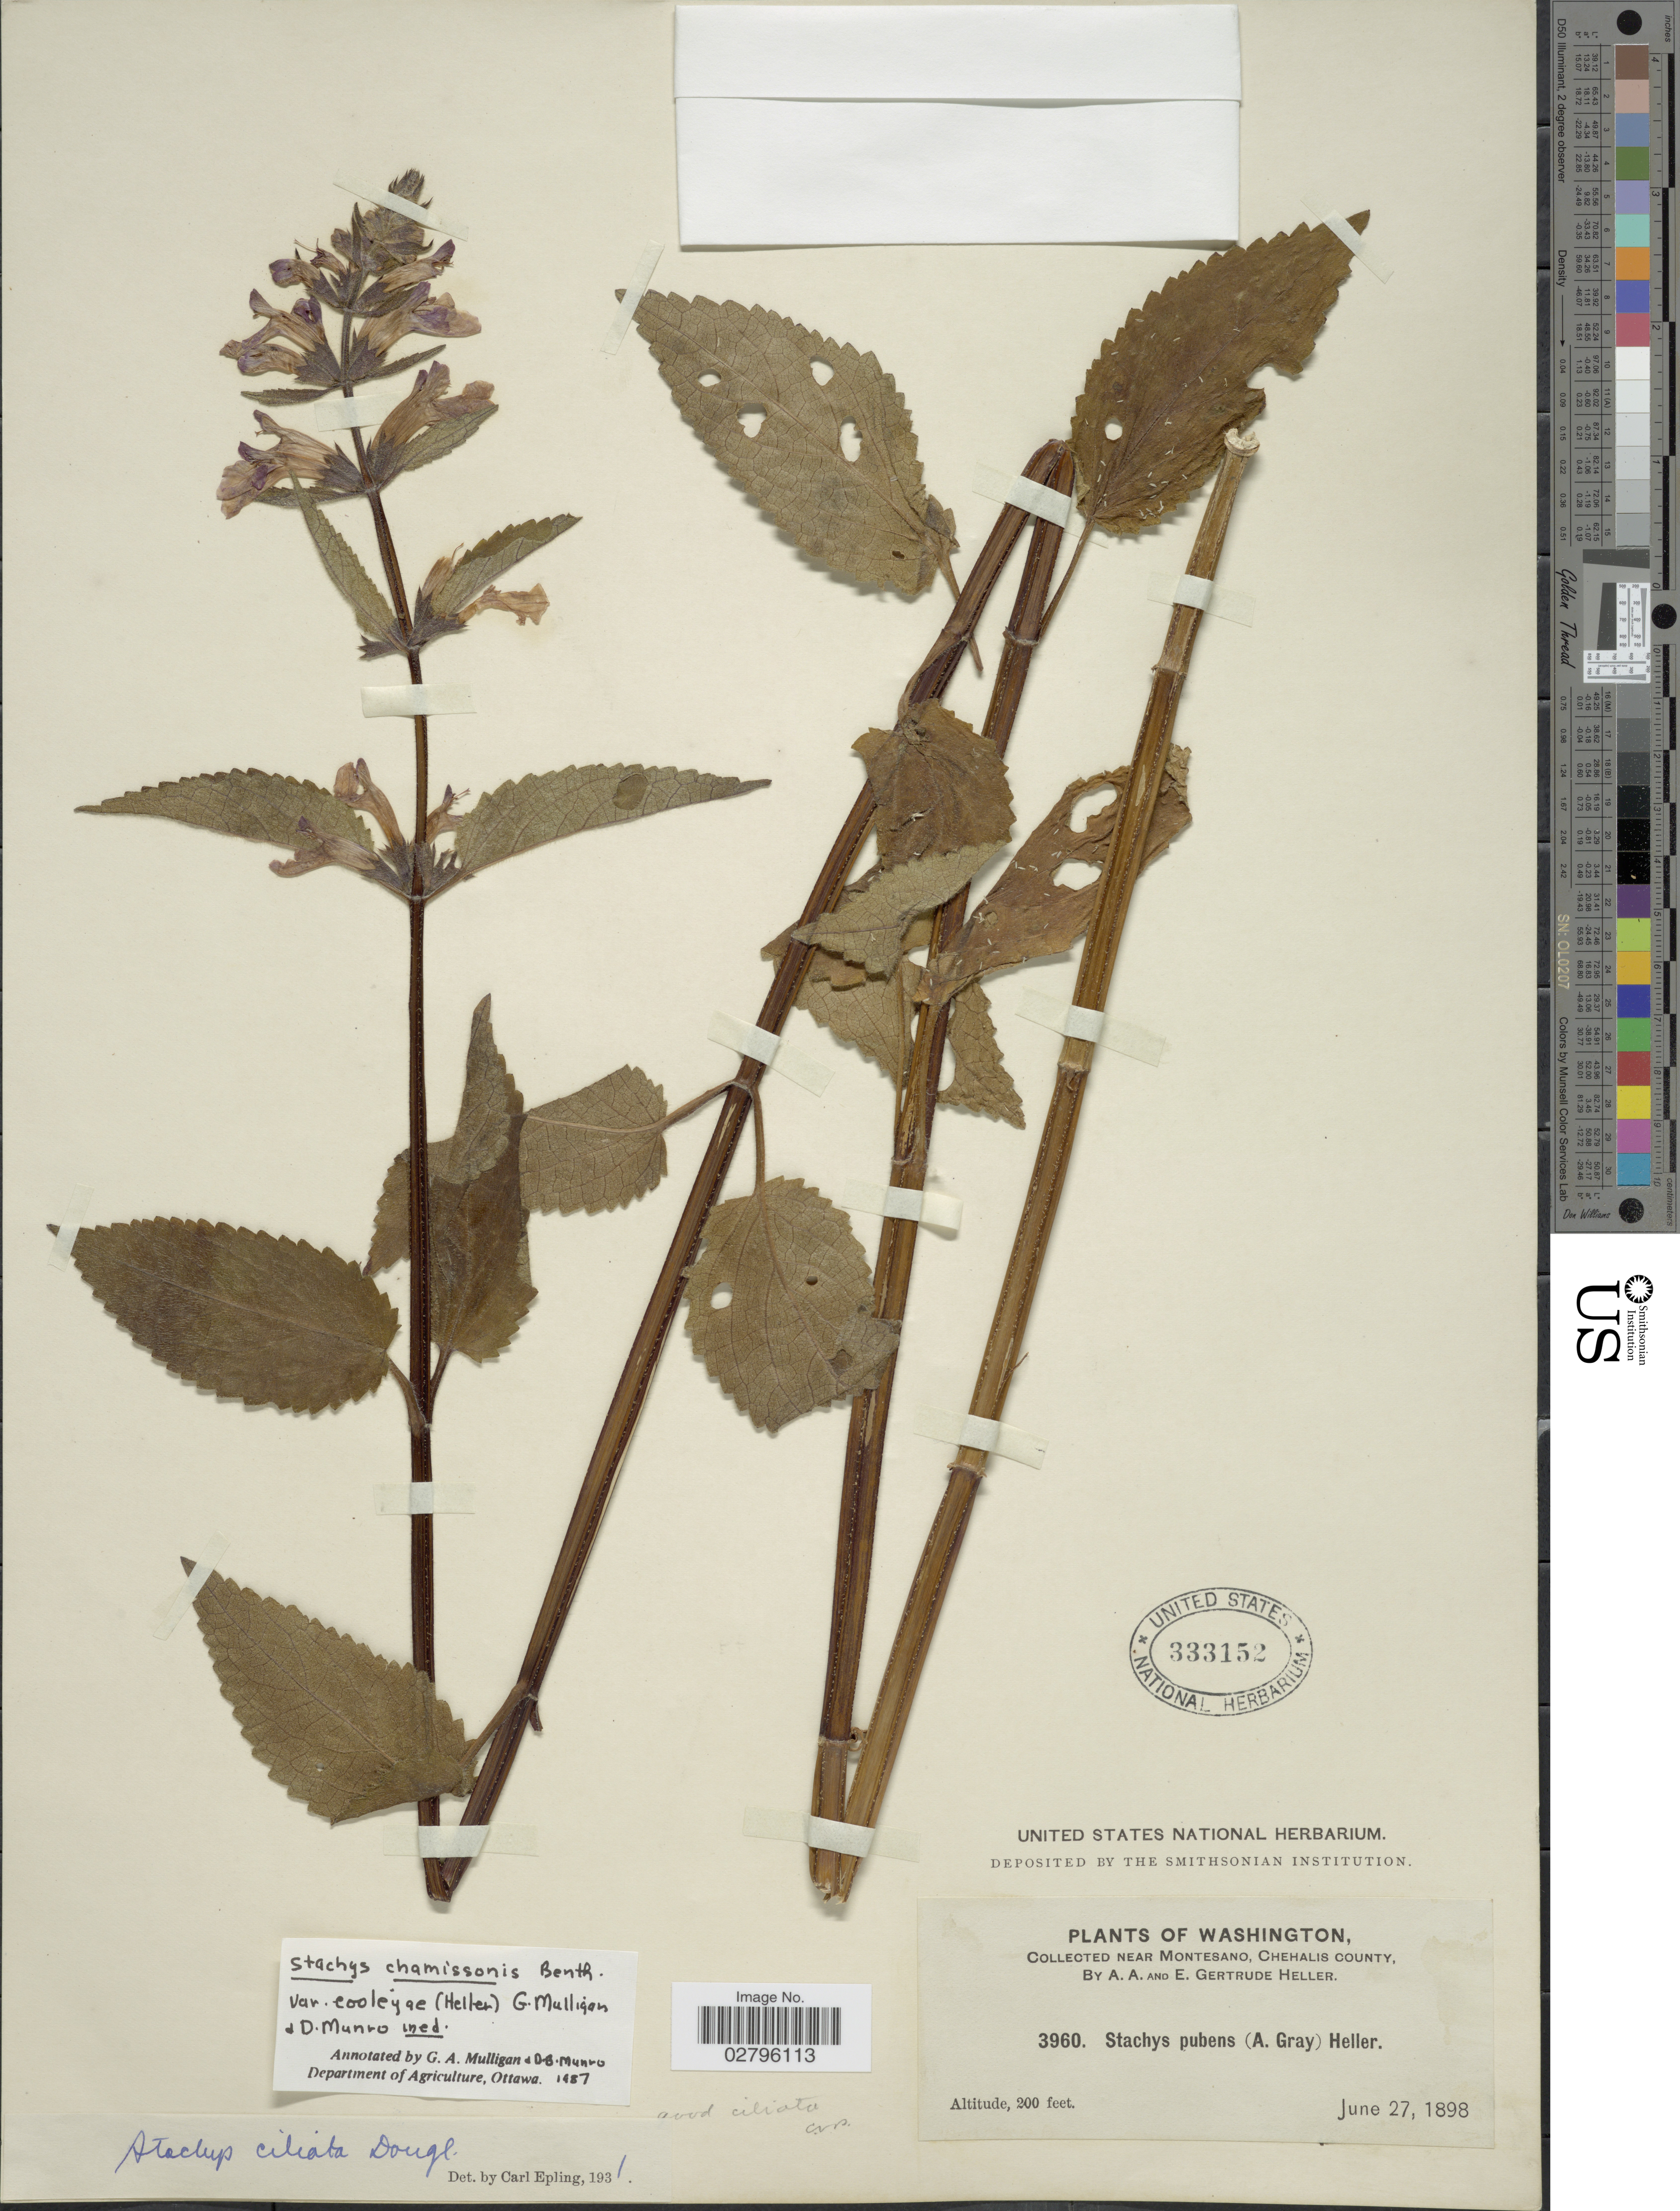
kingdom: Plantae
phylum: Tracheophyta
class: Magnoliopsida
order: Lamiales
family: Lamiaceae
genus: Stachys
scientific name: Stachys chamissonis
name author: Benth.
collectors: A. A. Heller & E. G. Heller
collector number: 3960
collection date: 1898-06-27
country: United States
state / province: Washington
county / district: Grays Harbor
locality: Near Montesano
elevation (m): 61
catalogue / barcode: US 333152